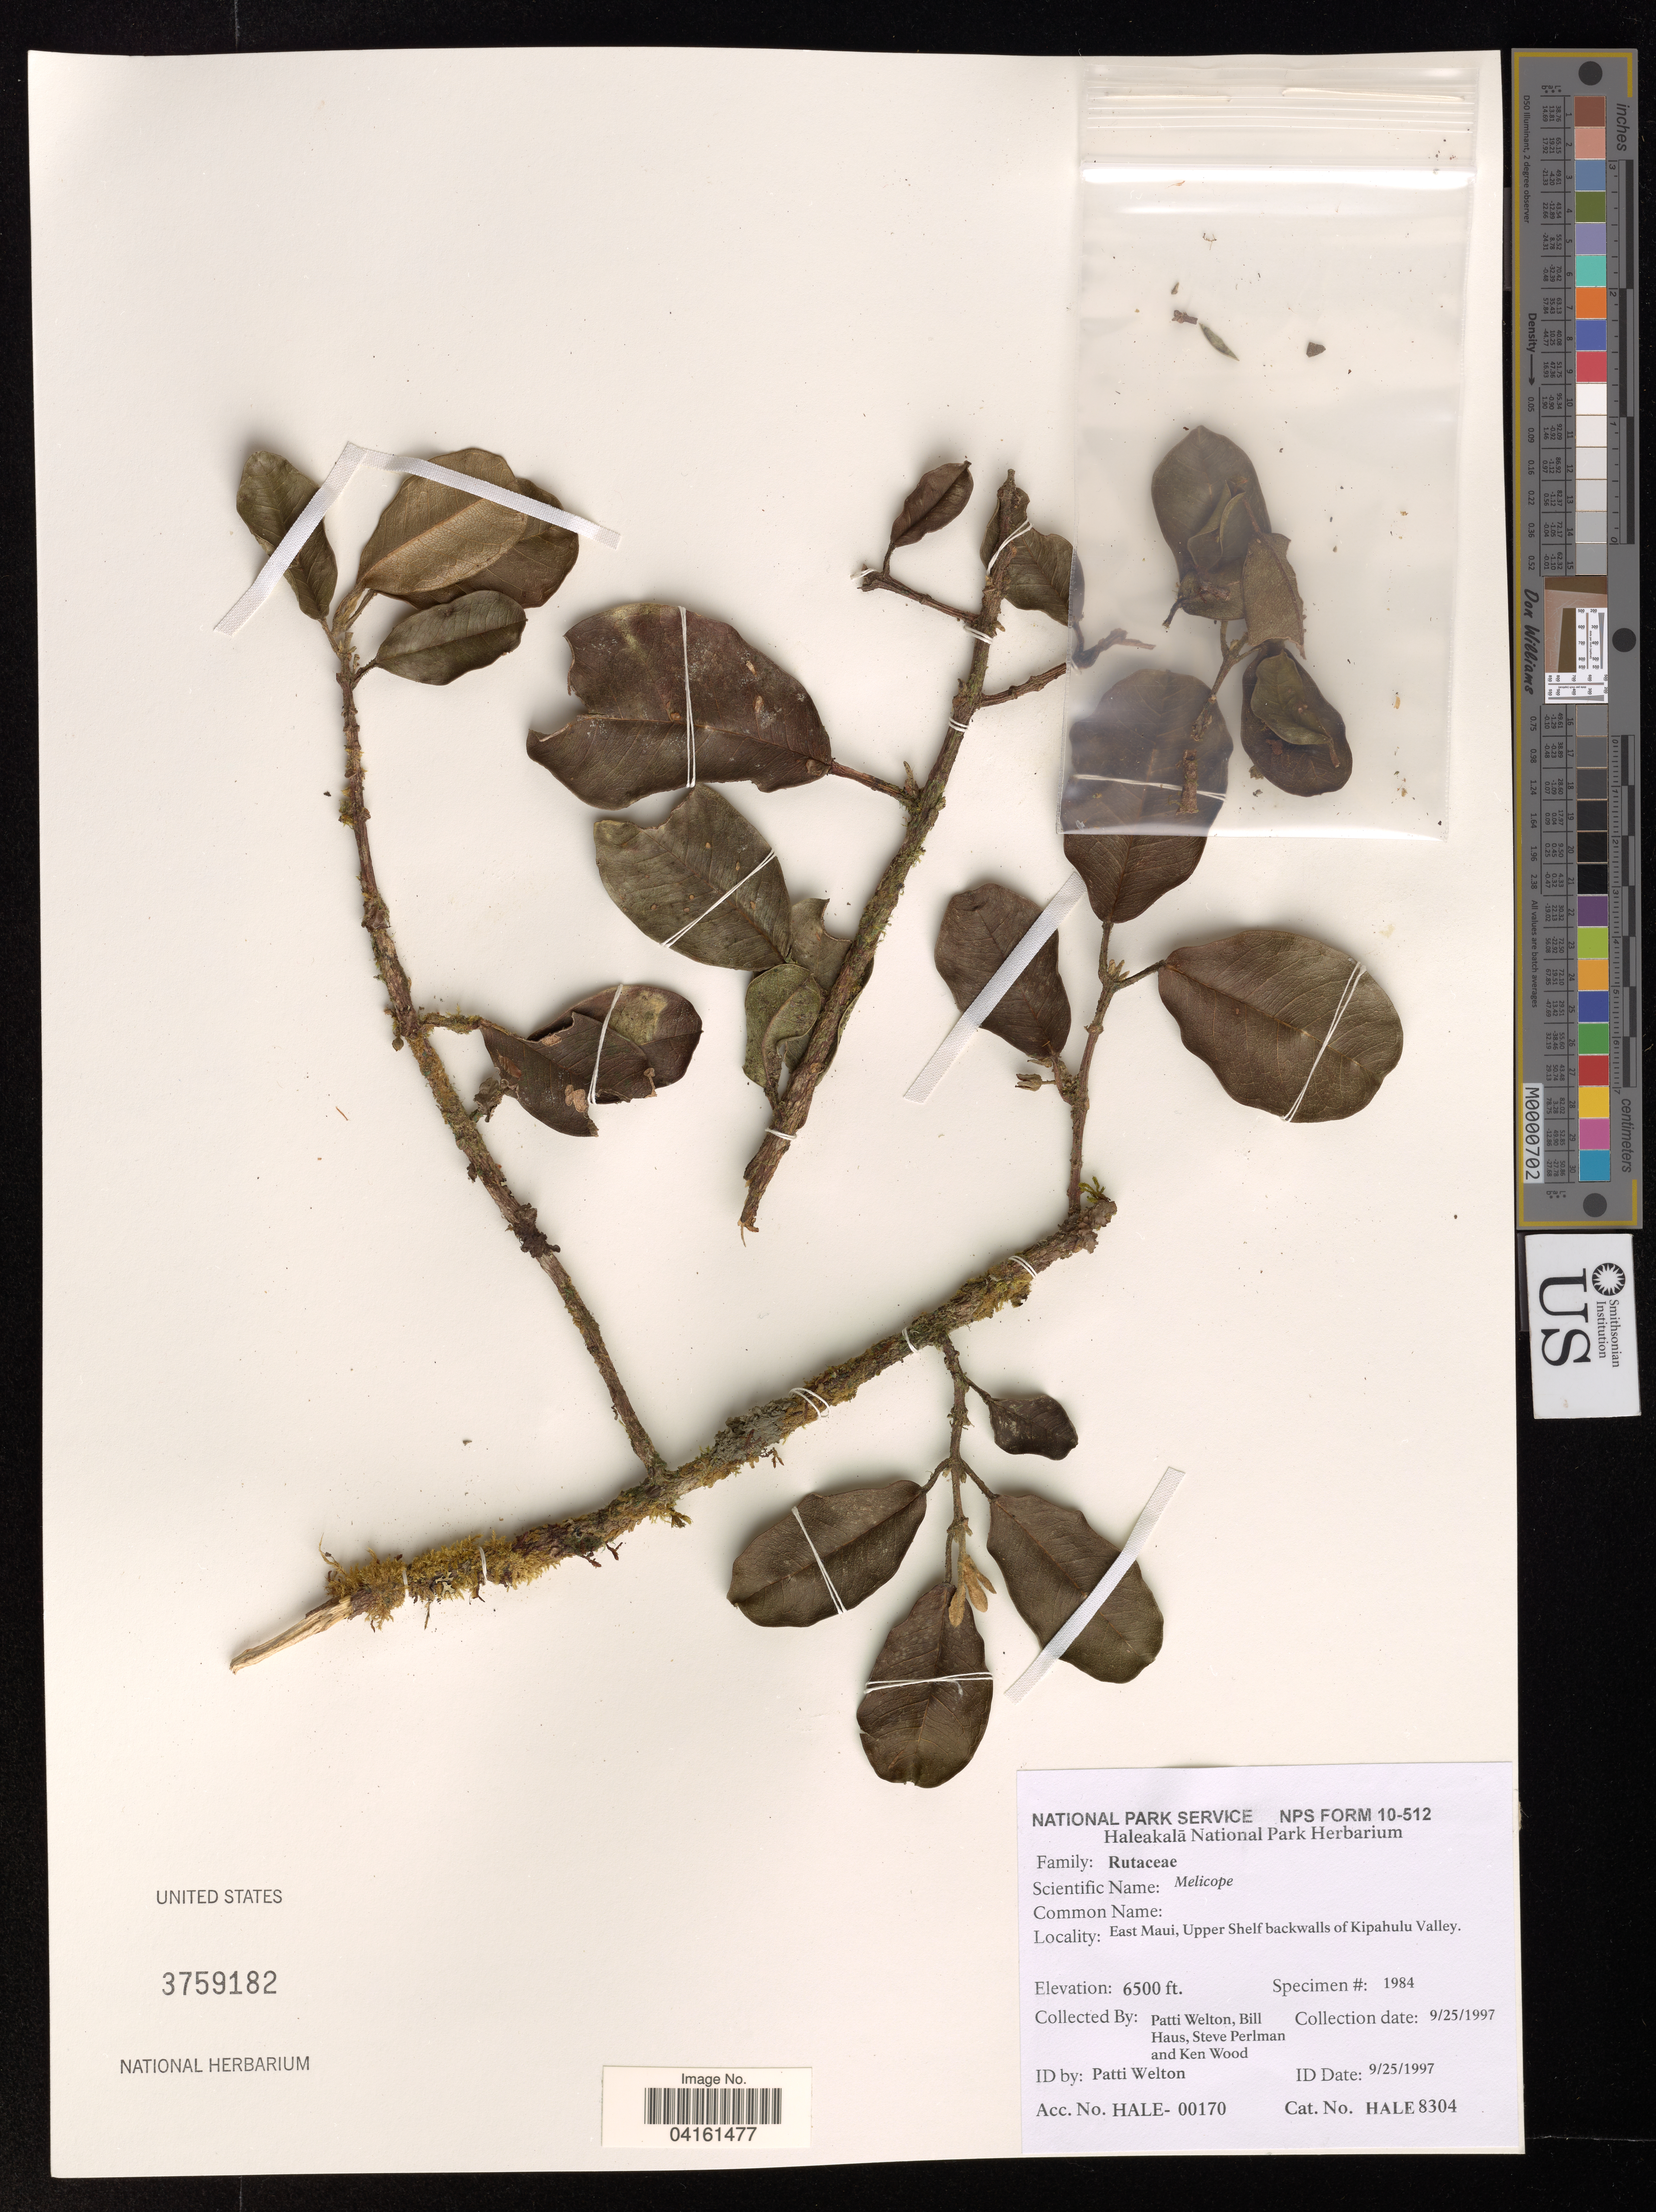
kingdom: Plantae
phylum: Tracheophyta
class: Magnoliopsida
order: Sapindales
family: Rutaceae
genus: Melicope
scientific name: Melicope sp.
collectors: P. Welton, B. Haus, S. Perlman & K. R. Wood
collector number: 1984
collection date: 1997-09-25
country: United States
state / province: Hawaii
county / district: Maui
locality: East Maui, Upper Shelf backwalls of Kipahulu Valley.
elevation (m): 1981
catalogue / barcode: US 3759182